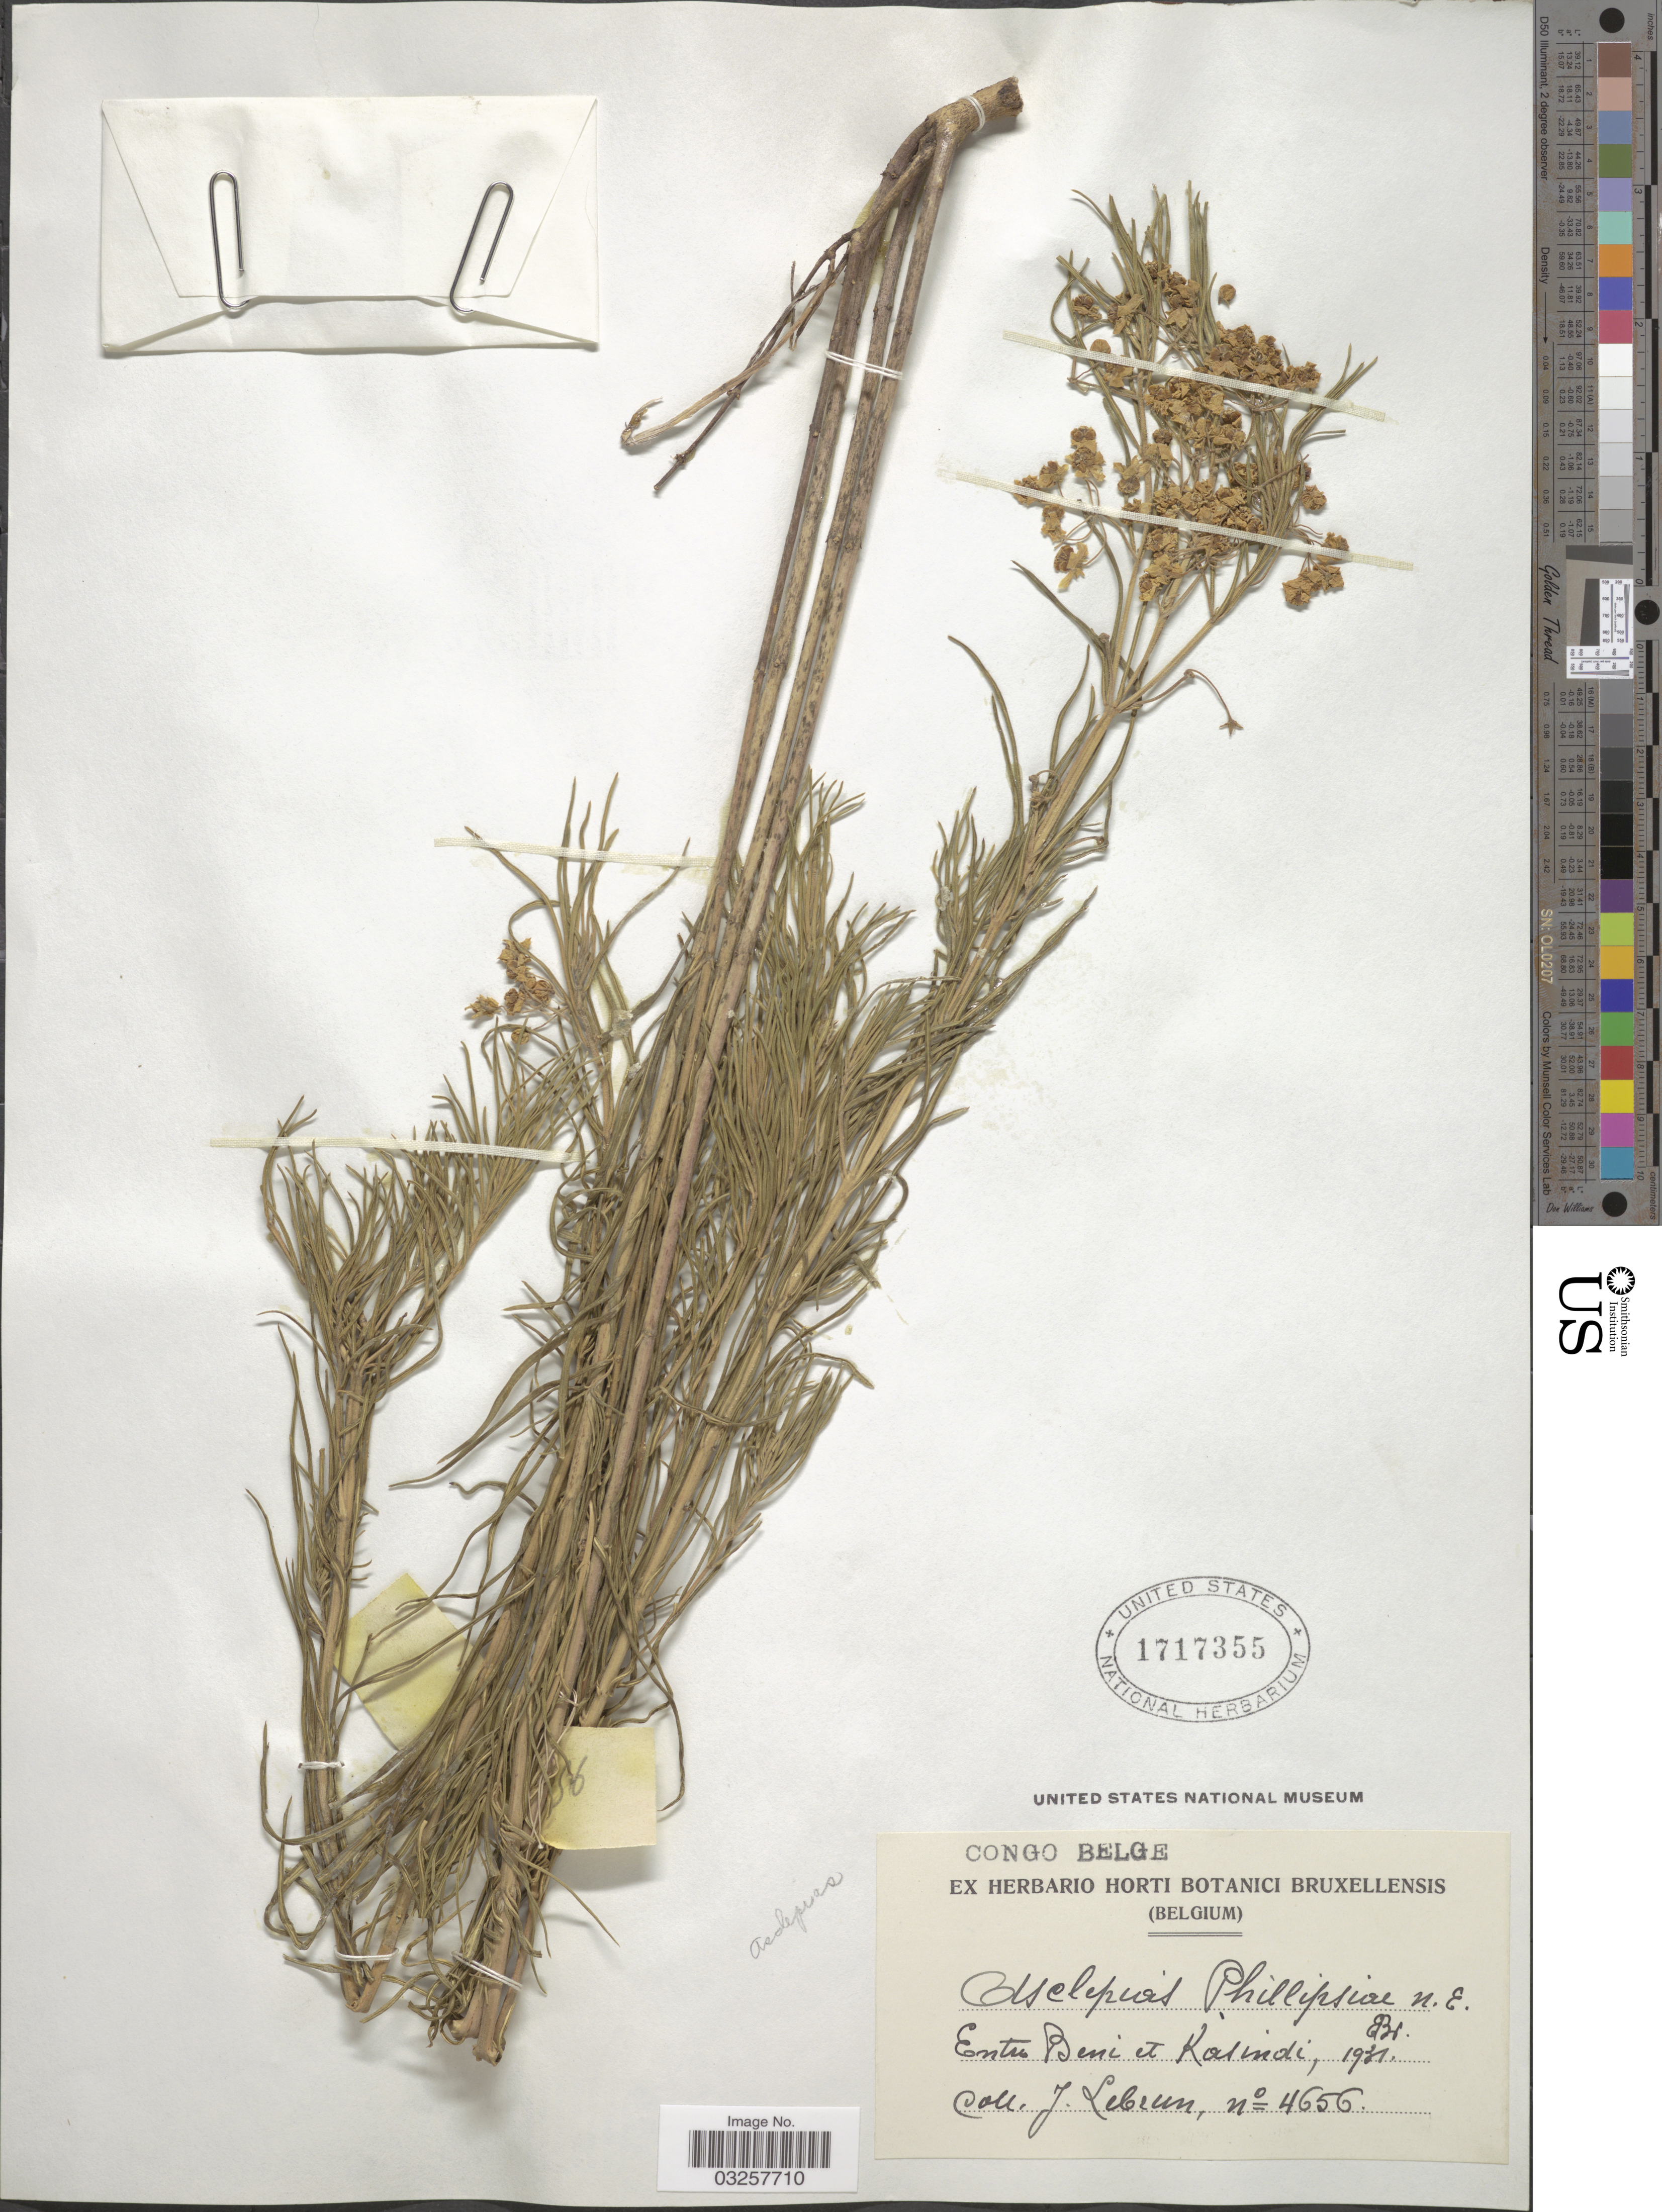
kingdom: Plantae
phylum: Tracheophyta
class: Magnoliopsida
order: Gentianales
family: Apocynaceae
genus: Asclepias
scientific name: Asclepias phillipsiae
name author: N.E. Br.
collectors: J. A. Lebrun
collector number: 4656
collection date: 1931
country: Congo, Democratic Republic of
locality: Congo Belge. Entre Beni et Kasindi.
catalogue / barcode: US 1717355